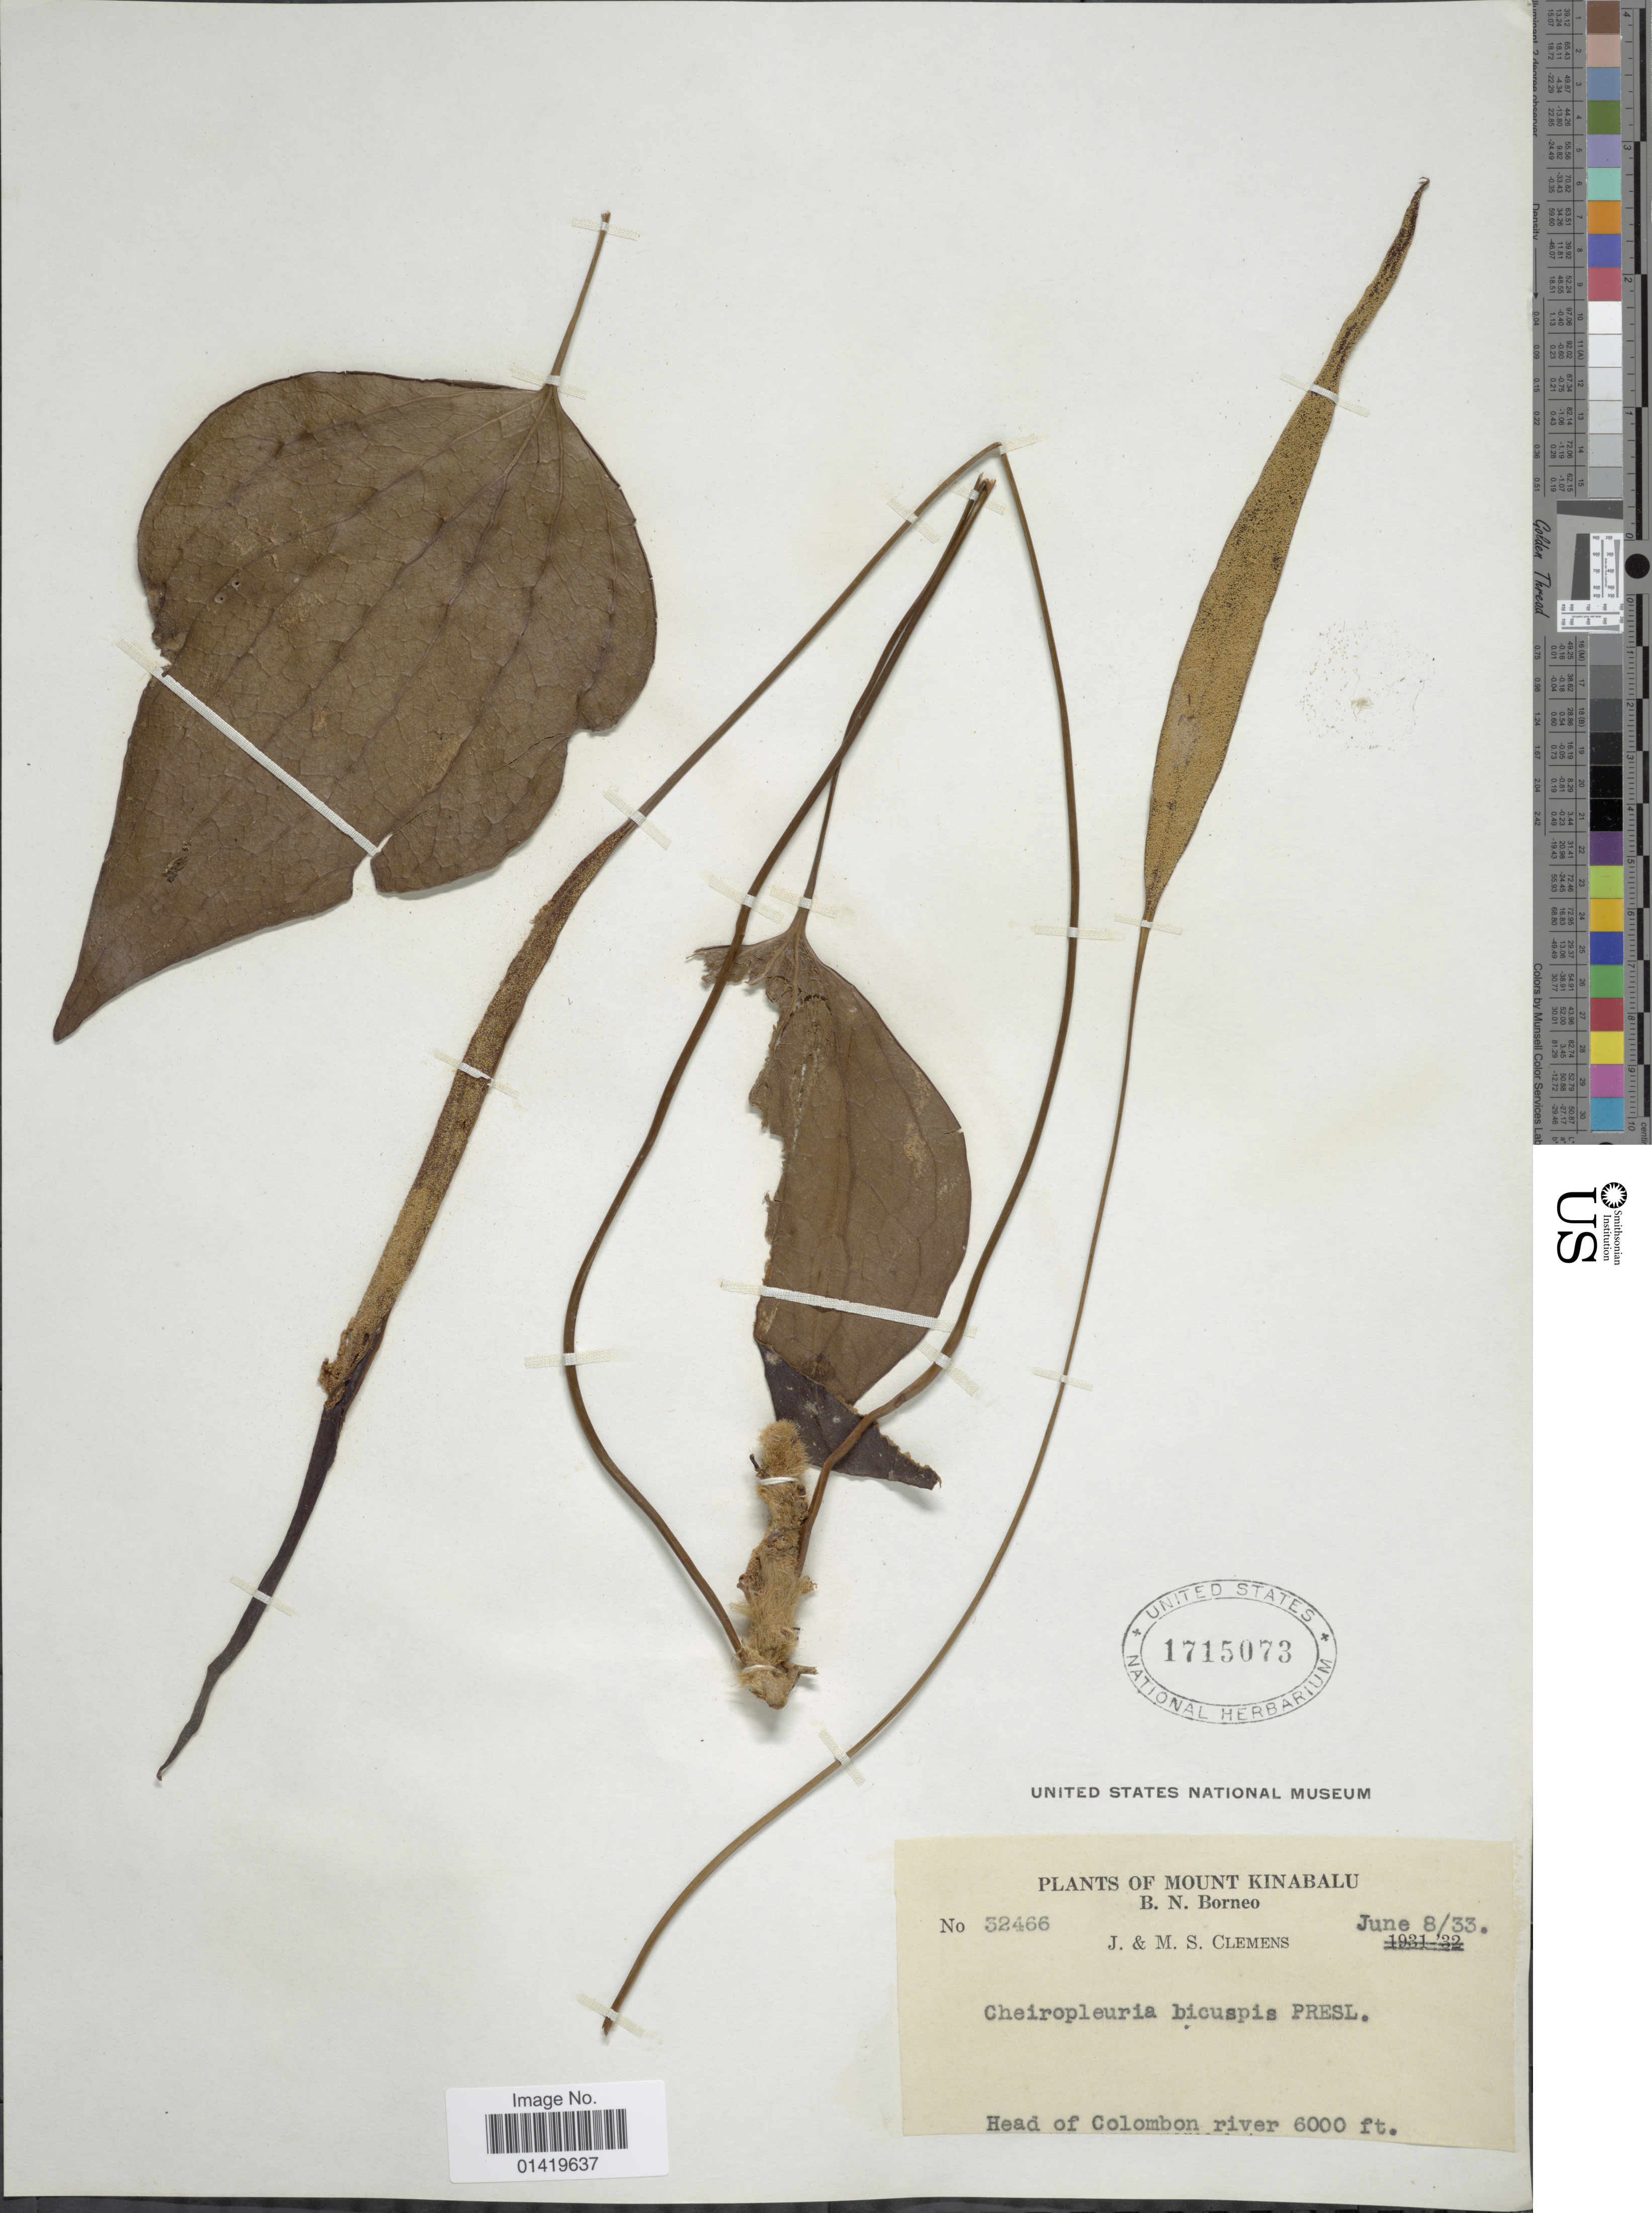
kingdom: Plantae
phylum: Tracheophyta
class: Polypodiopsida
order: Gleicheniales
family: Dipteridaceae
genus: Cheiropleuria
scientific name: Cheiropleuria bicuspis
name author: (Blume) C. Presl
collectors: J. Clemens & M. S. Clemens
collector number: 32466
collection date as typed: Transcribed d/m/y: 8/6/33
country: Malaysia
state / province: Sabah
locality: Mount Kinabalu. B.N. Borneo, head of Colombon river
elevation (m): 1829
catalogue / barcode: US 1715073